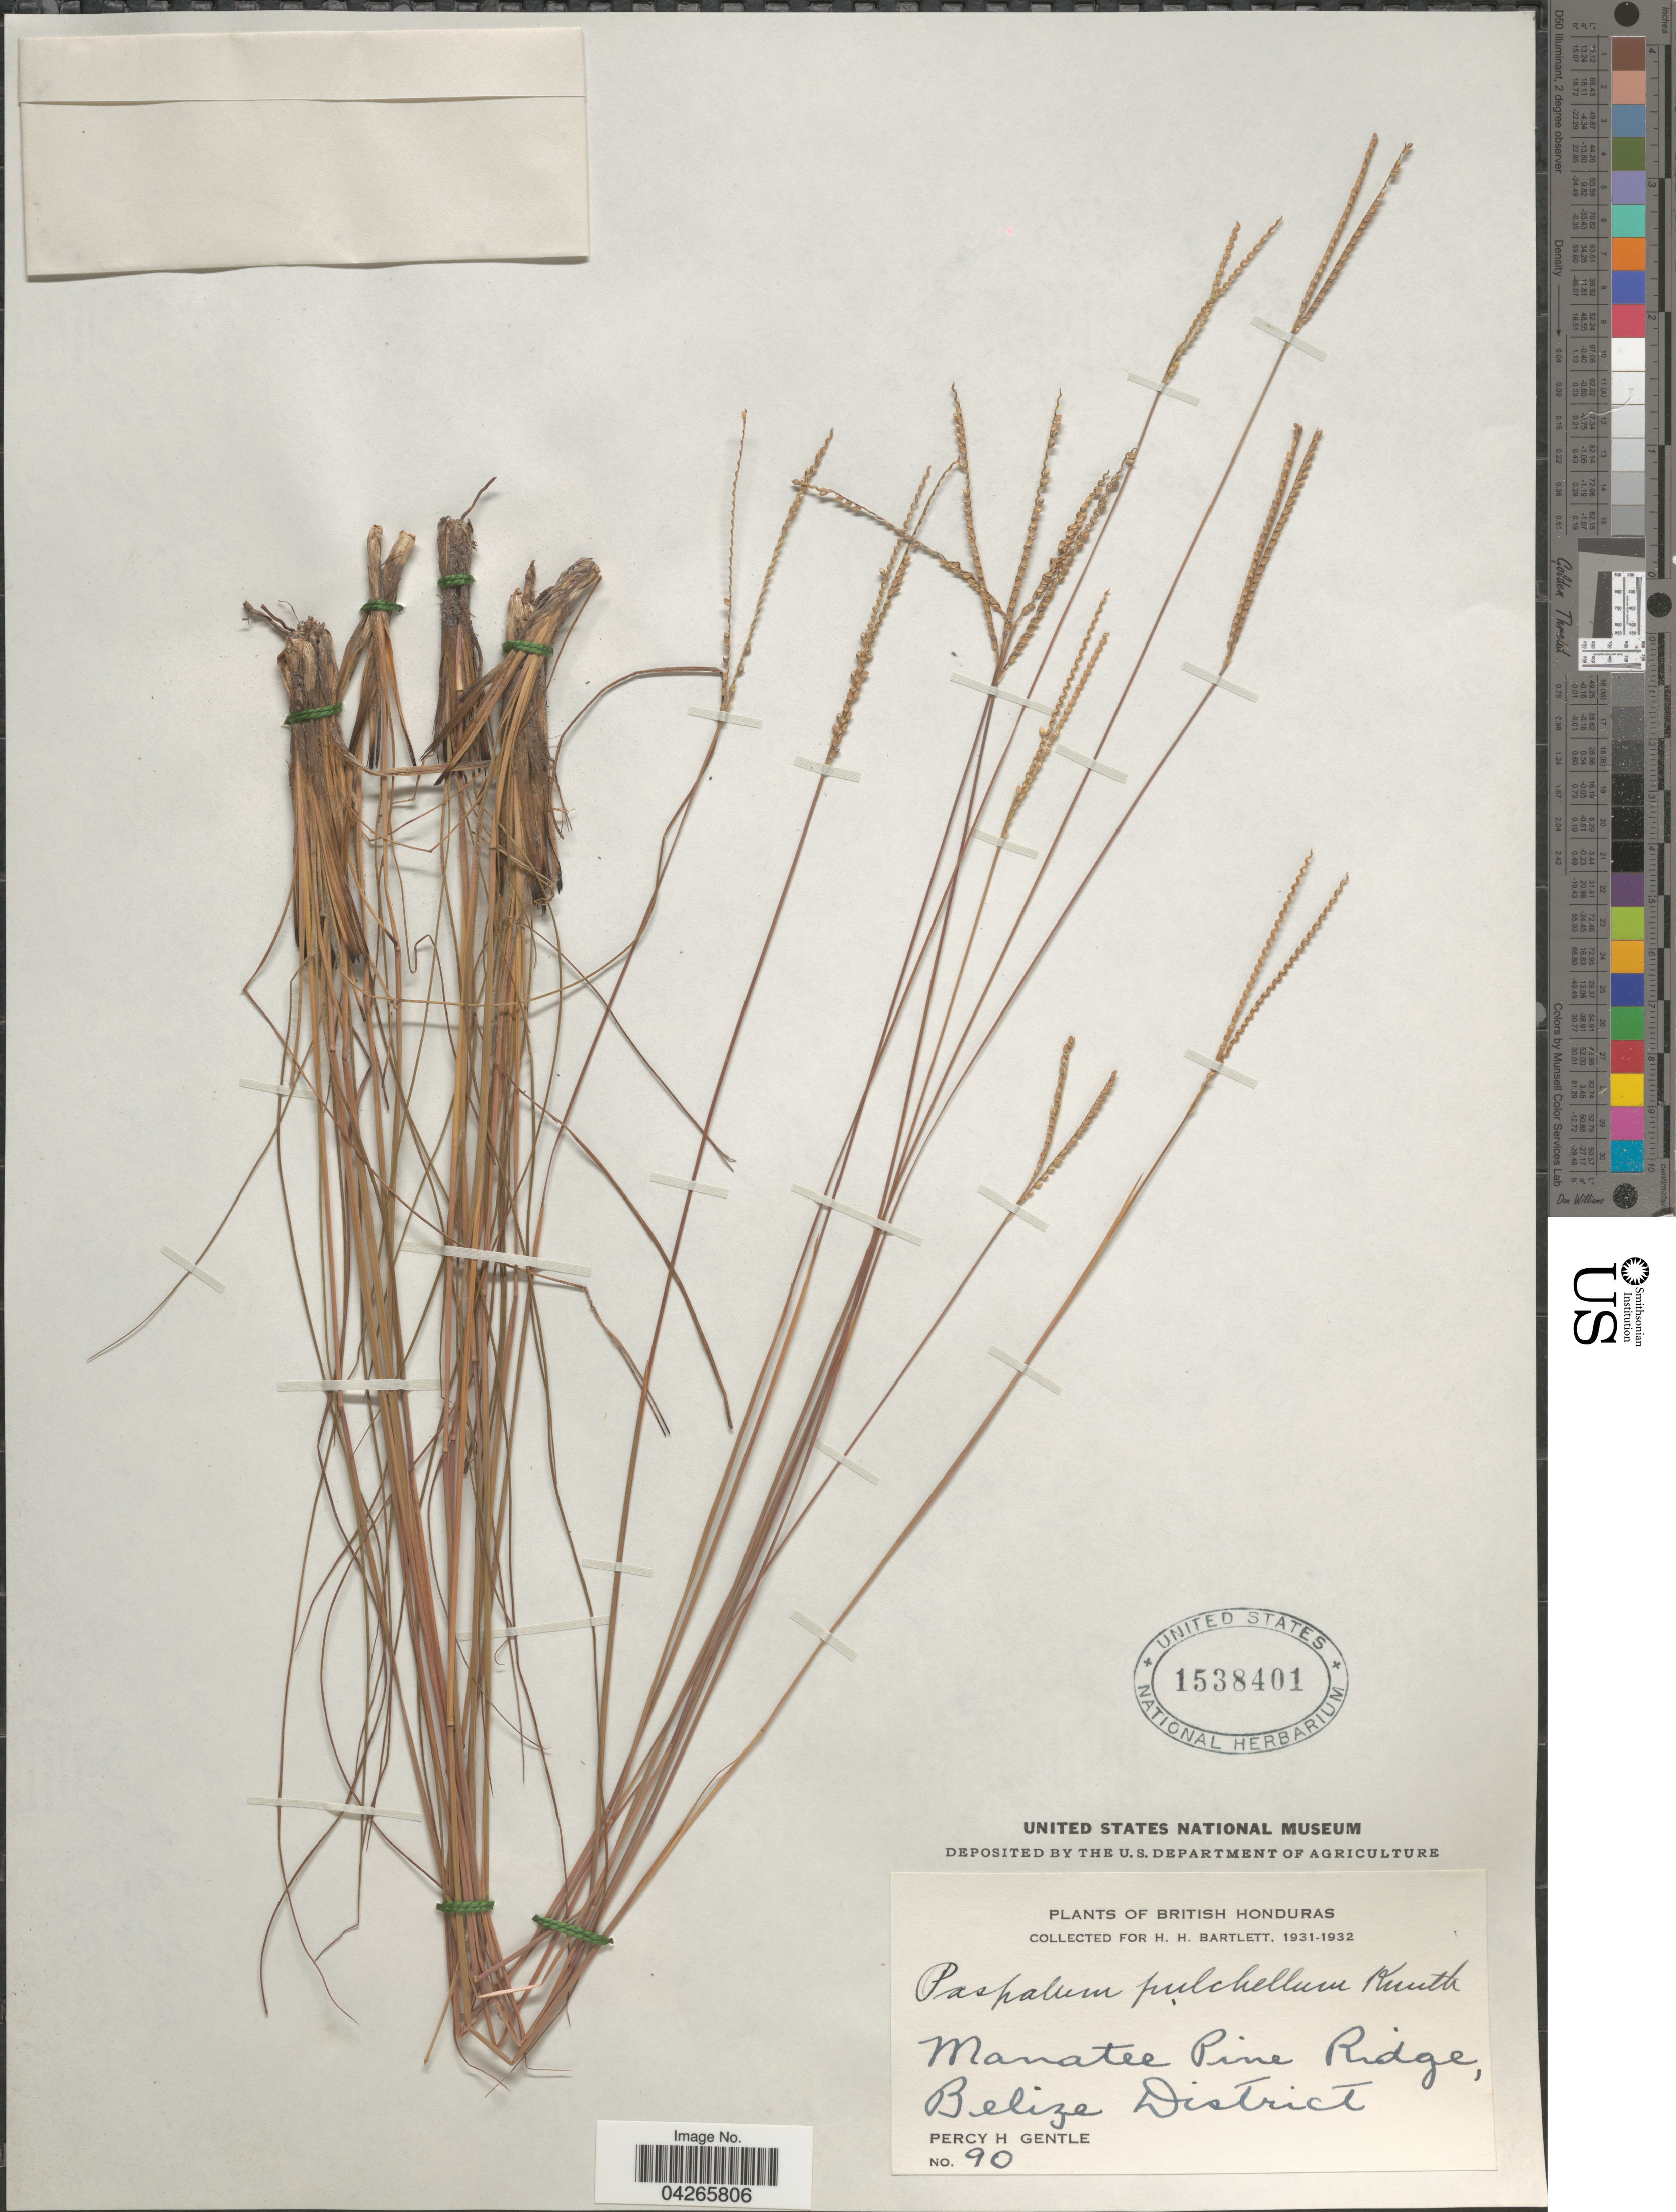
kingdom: Plantae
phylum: Tracheophyta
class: Liliopsida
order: Poales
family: Poaceae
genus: Paspalum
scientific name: Paspalum pulchellum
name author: Kunth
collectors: P. H. Gentle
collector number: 90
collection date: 1931/1932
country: Belize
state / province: Belize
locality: British Honduras. Manatee Pine Ridge, Belize District.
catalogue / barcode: US 1538401